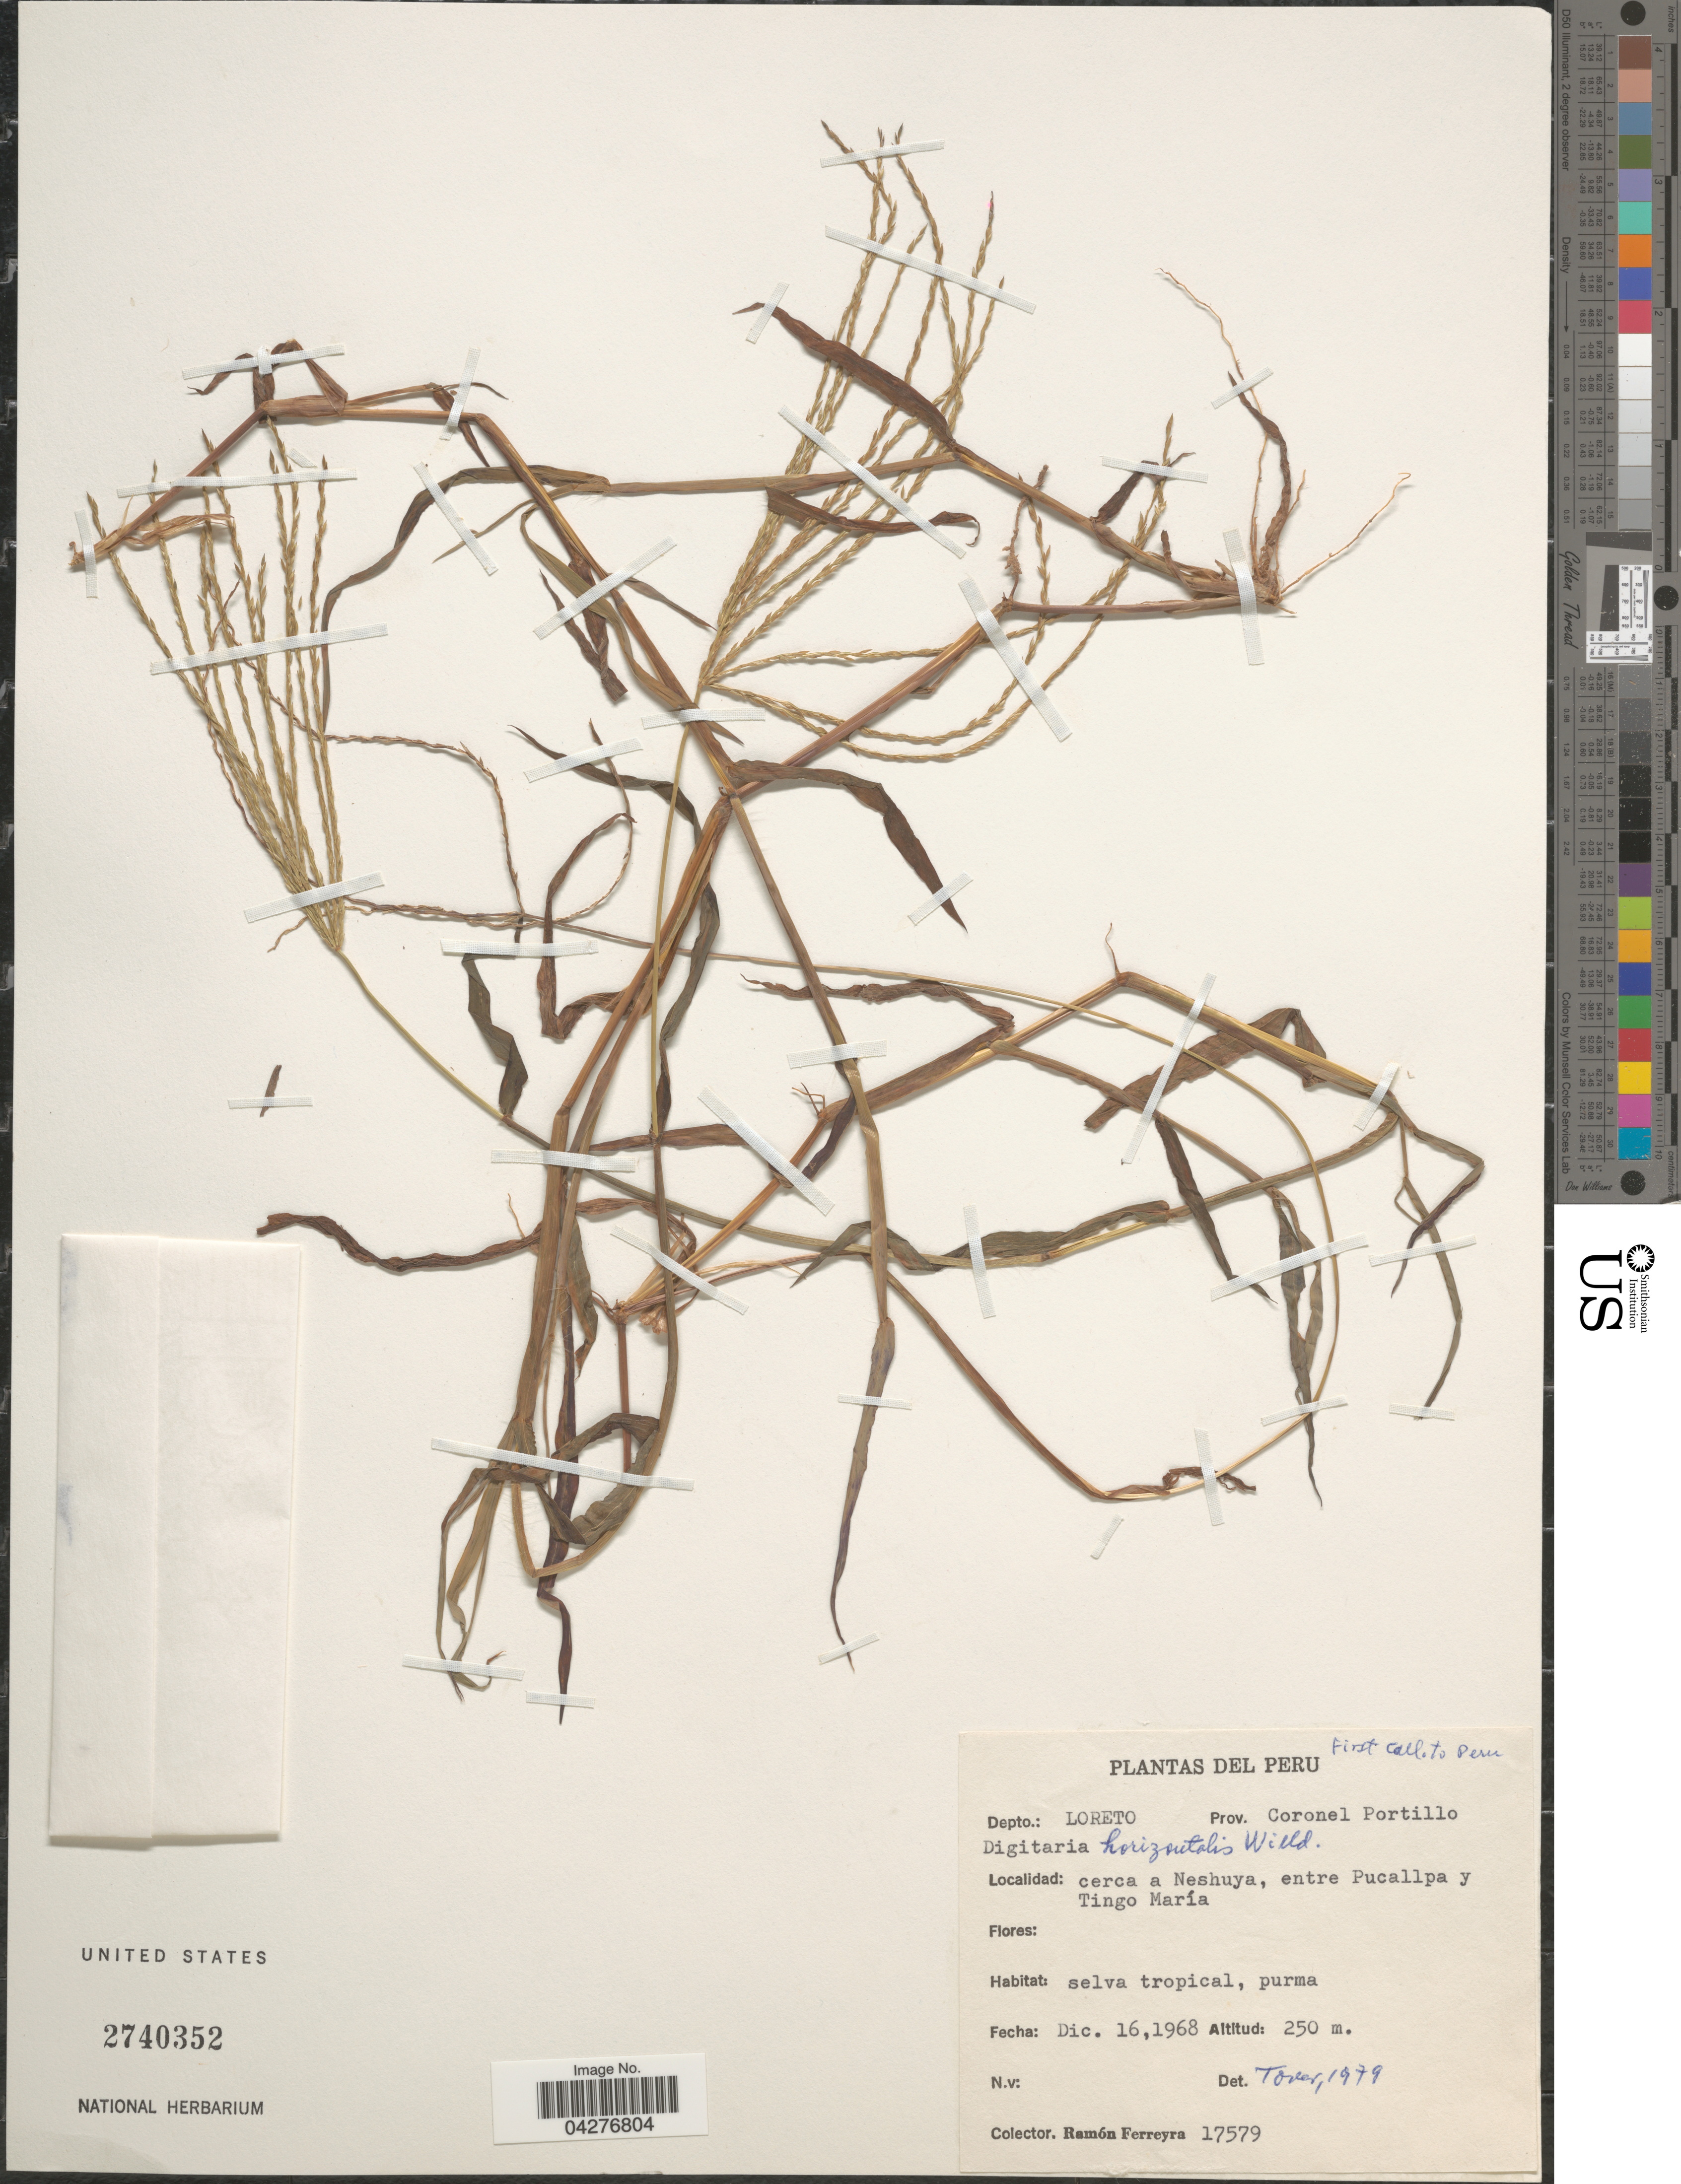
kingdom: Plantae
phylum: Tracheophyta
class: Liliopsida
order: Poales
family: Poaceae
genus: Digitaria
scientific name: Digitaria horizontalis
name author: Willd.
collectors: R. A. Ferreyra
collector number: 17579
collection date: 1968-12-16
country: Peru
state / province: Loreto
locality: Depto.: Loreto. Prov. Coronel Portillo. Cerca a Neshuya, entre Pucallpa y Tingo María.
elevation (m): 250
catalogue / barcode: US 2740352